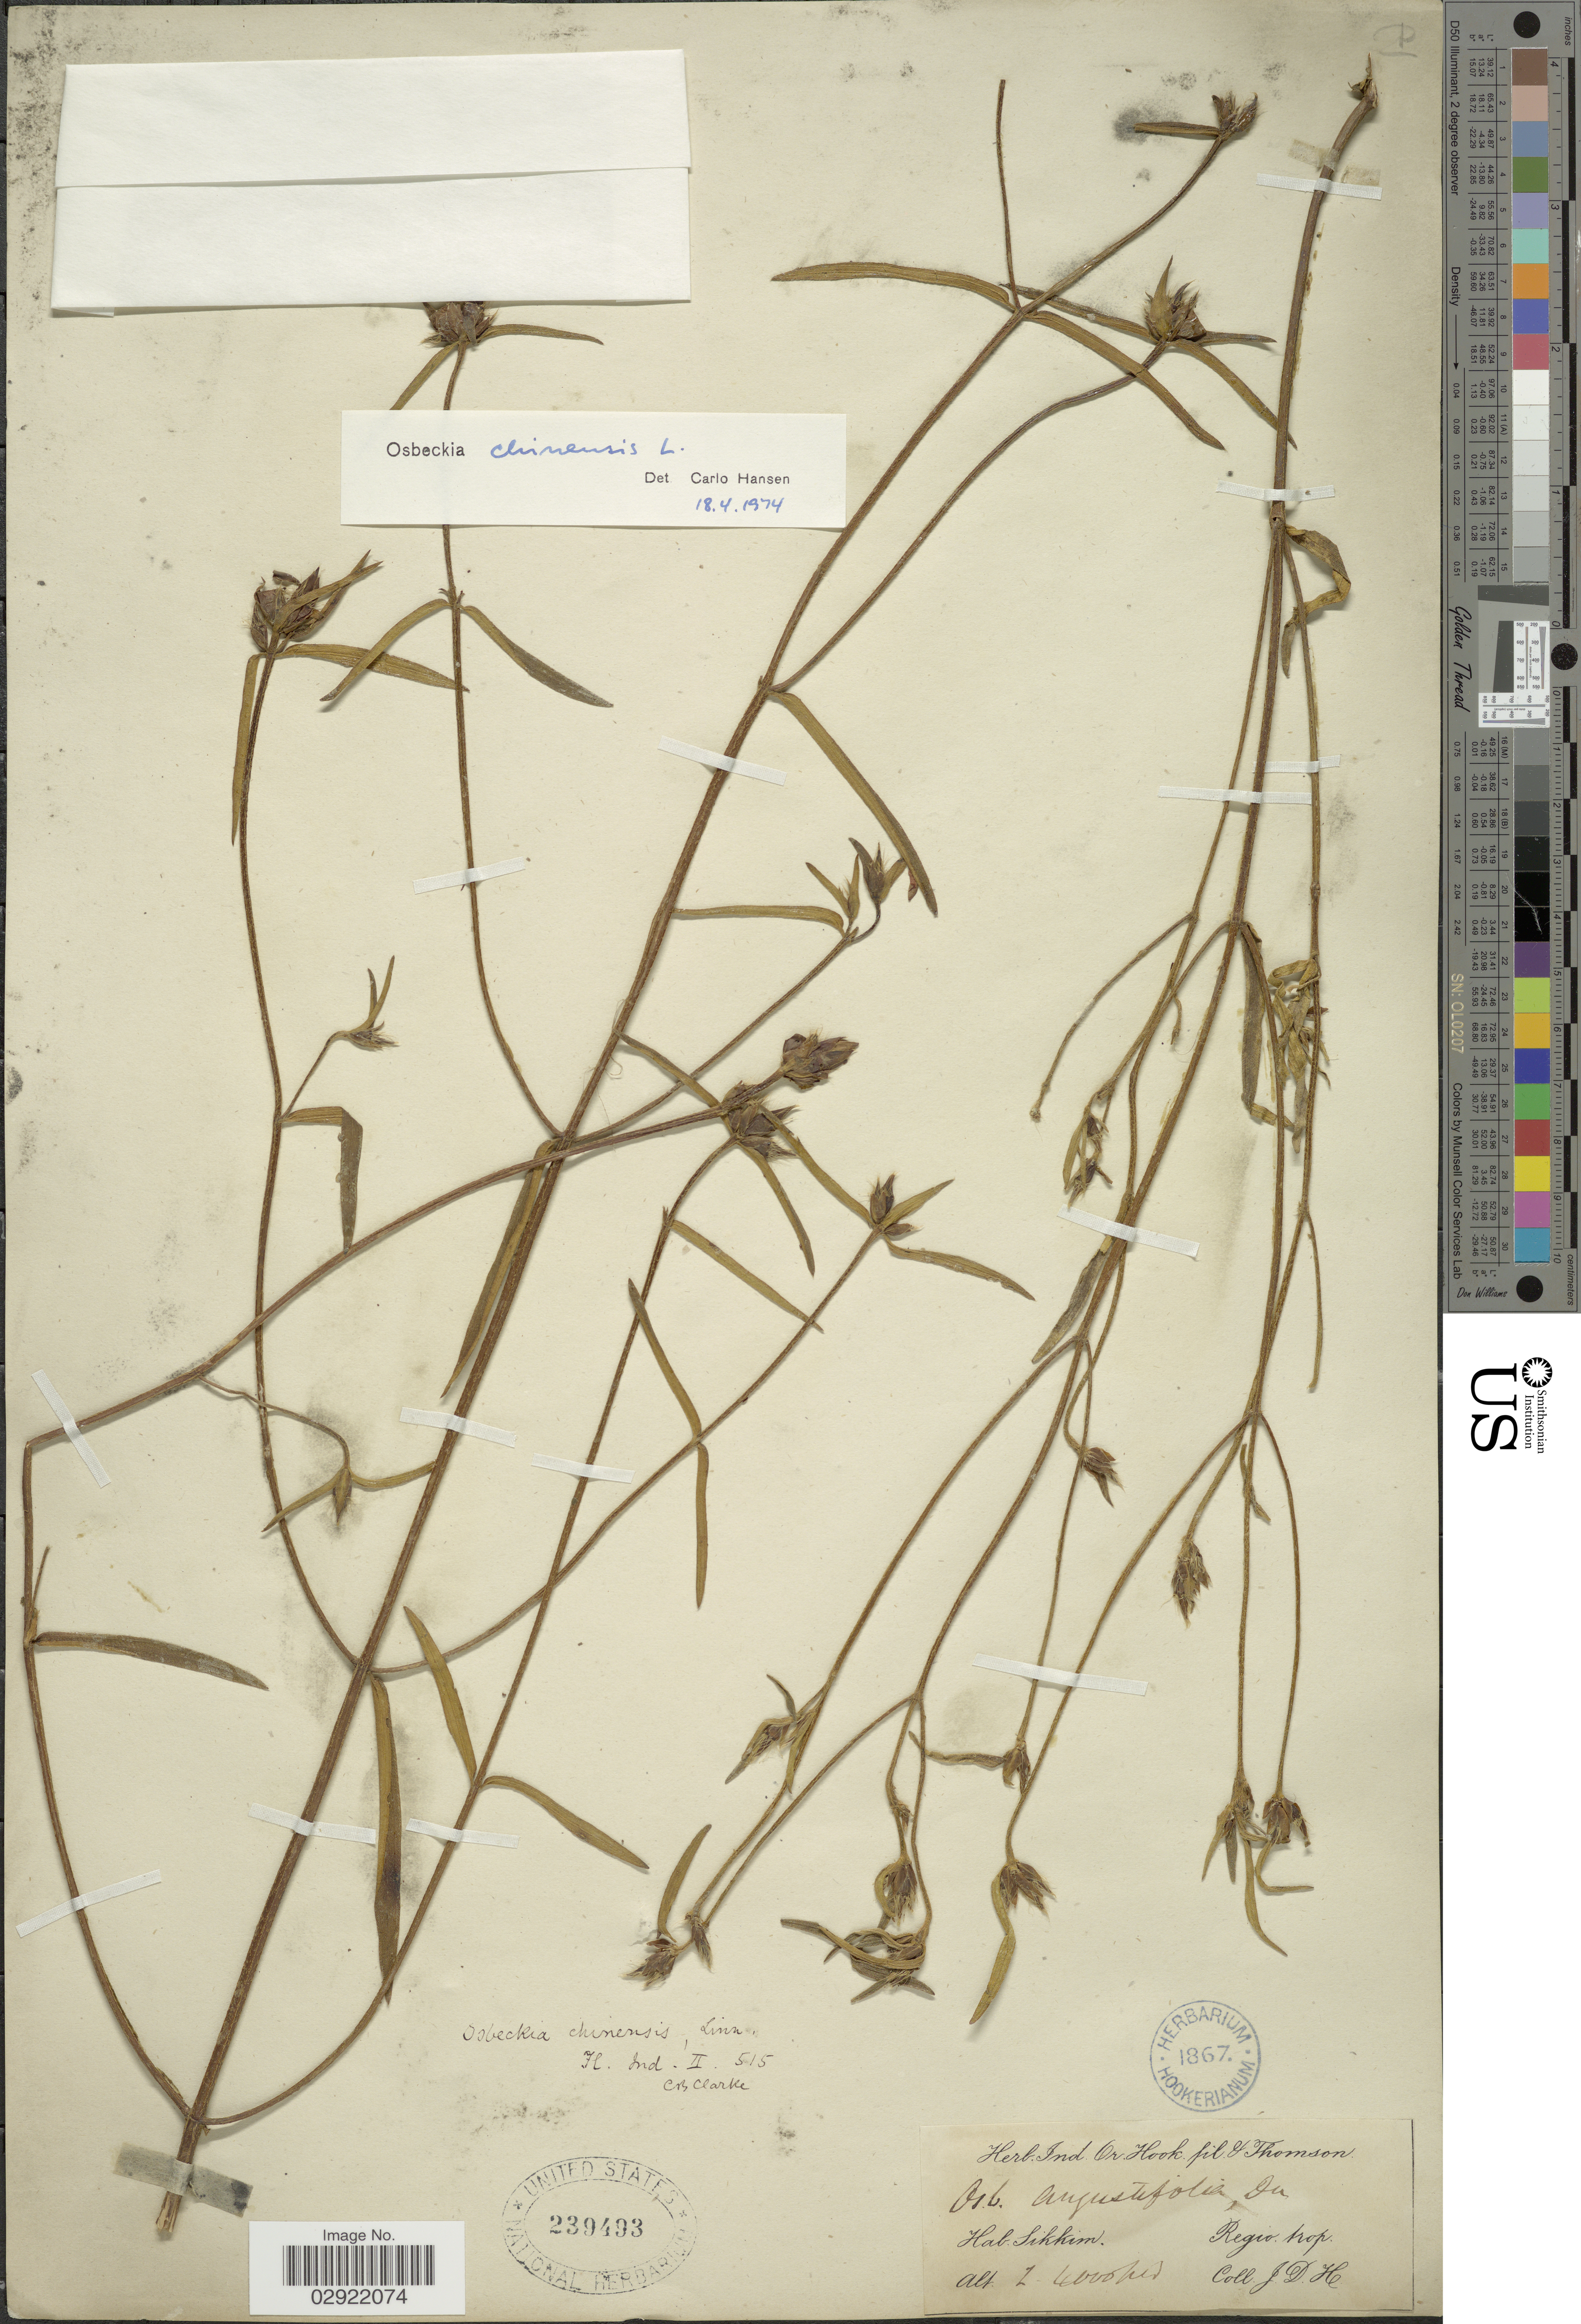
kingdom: Plantae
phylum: Tracheophyta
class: Magnoliopsida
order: Myrtales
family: Melastomataceae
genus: Osbeckia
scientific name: Osbeckia chinensis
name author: L.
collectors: J. D. H.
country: India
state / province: Sikkim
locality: Regio trp.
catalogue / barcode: US 239493